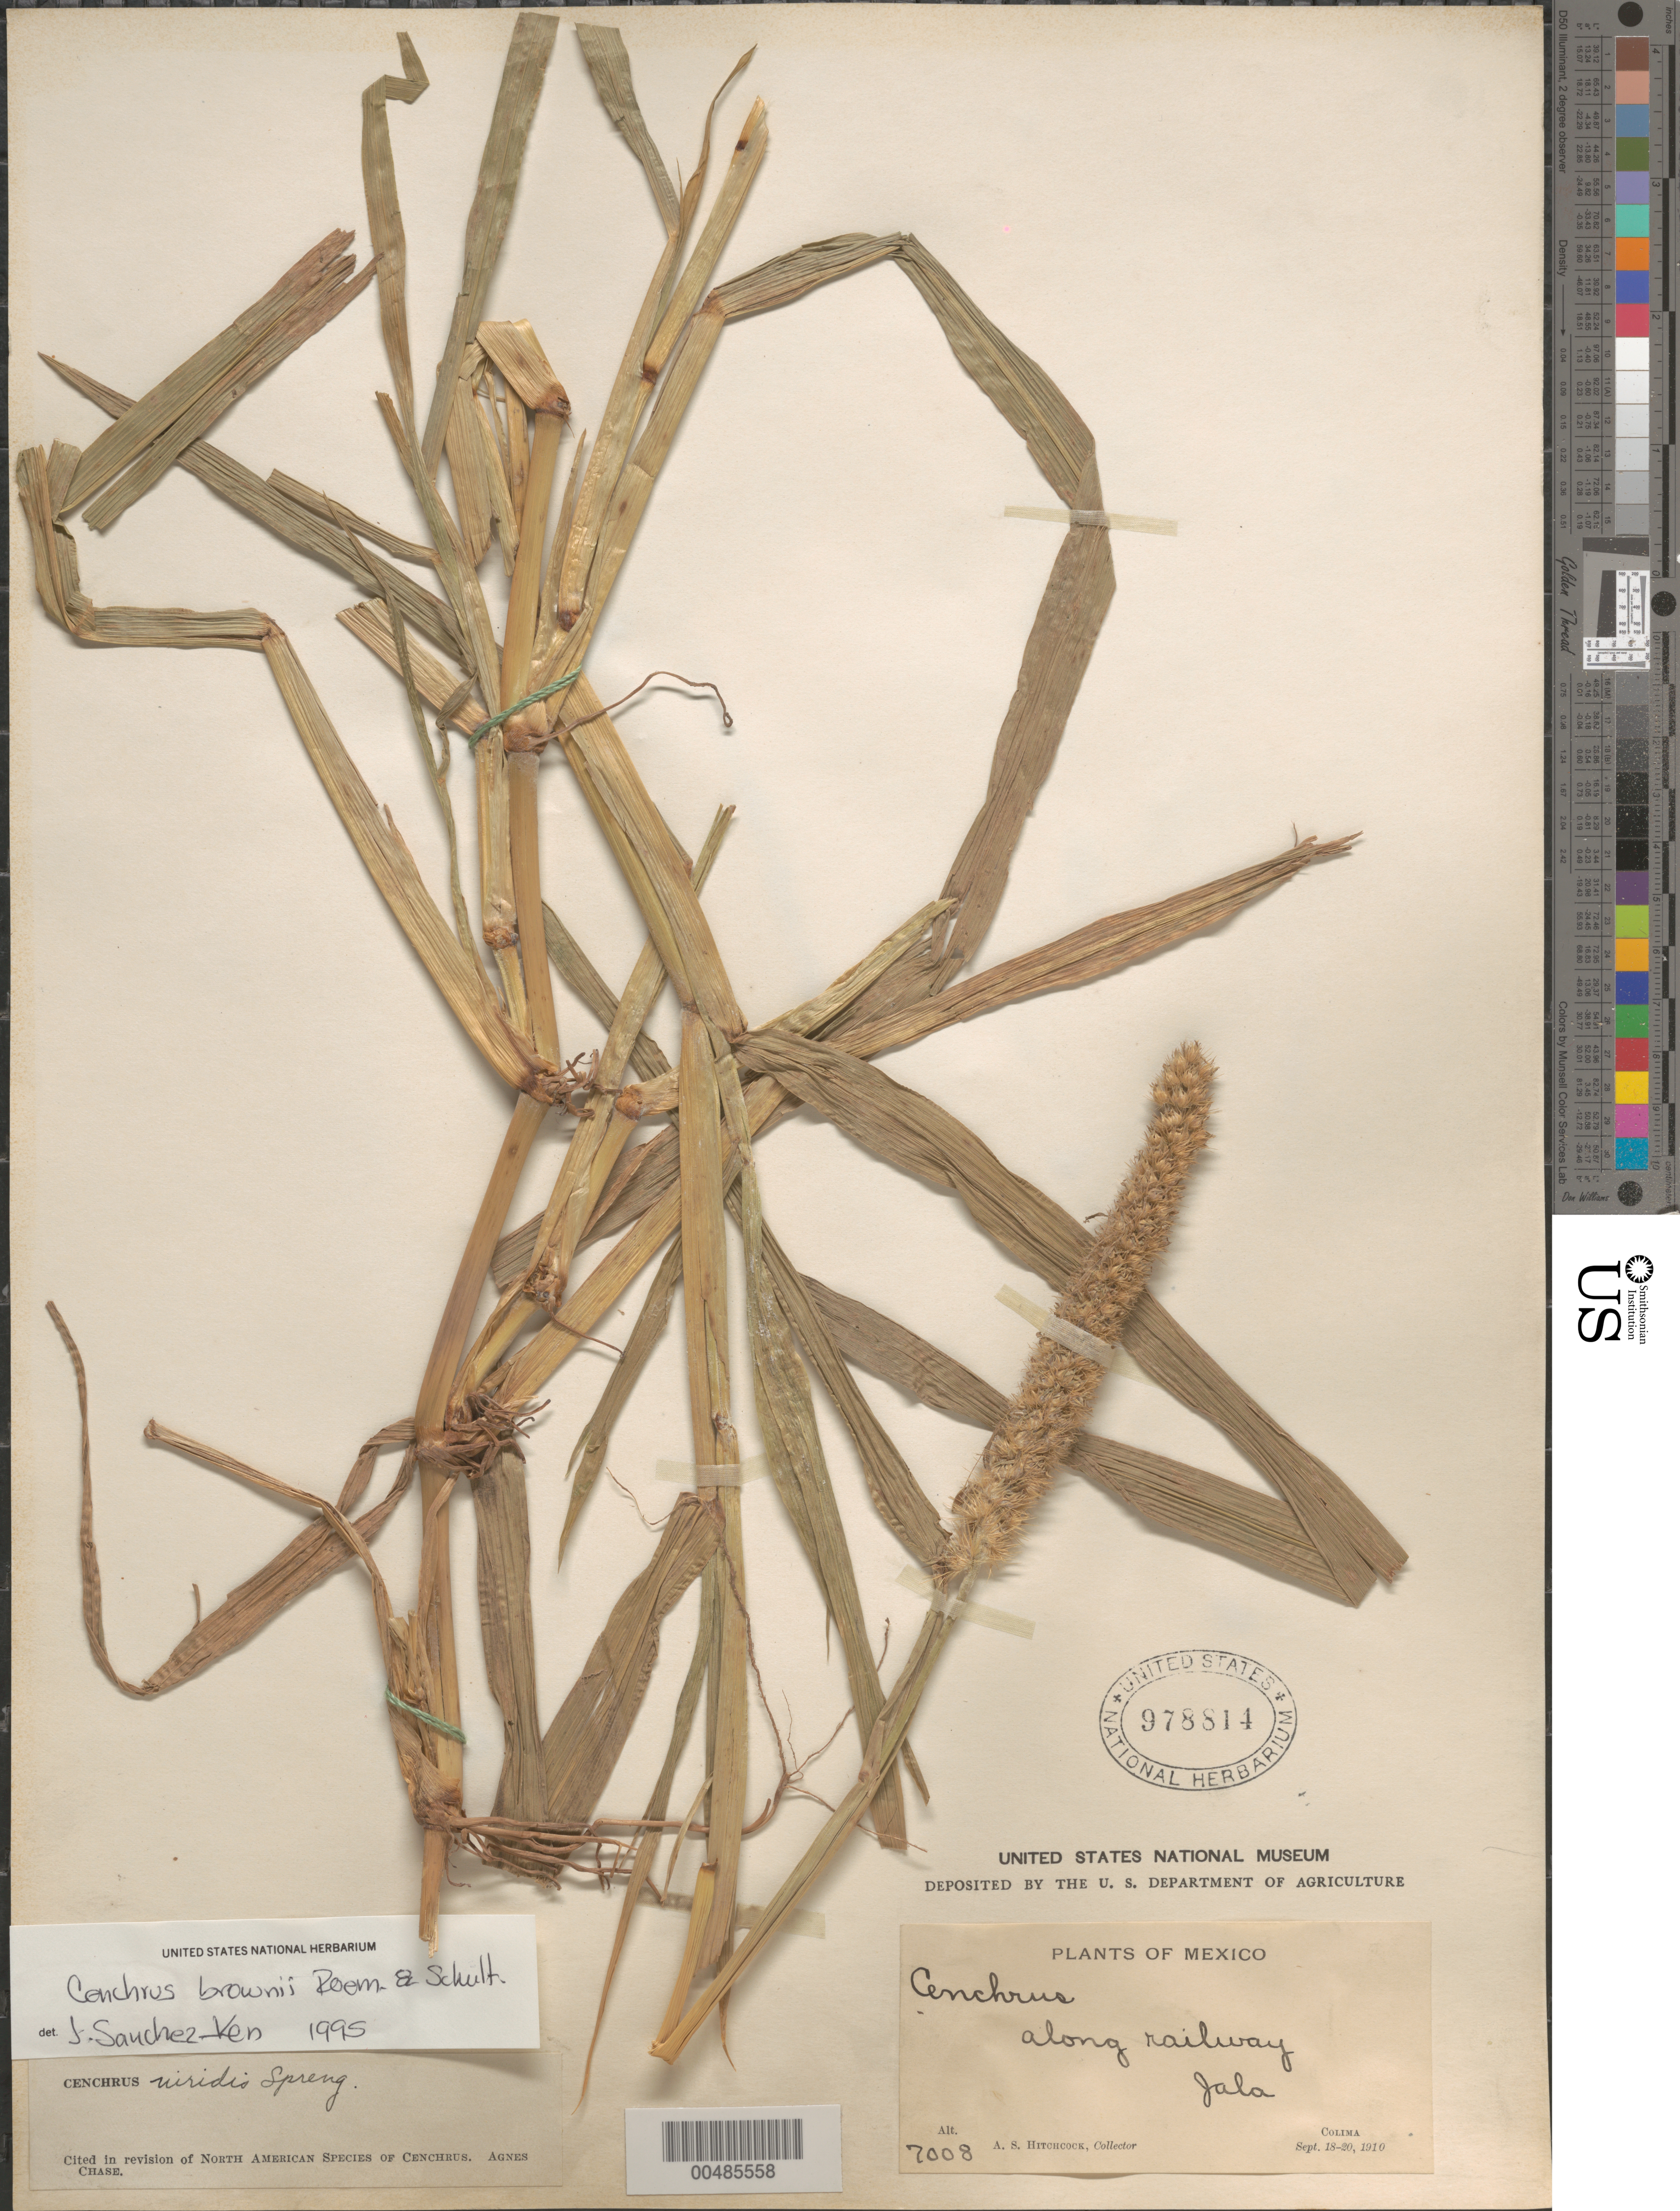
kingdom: Plantae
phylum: Tracheophyta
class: Liliopsida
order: Poales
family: Poaceae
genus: Cenchrus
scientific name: Cenchrus brownii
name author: Roem. & Schult.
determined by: Sánchez-Ken, J. G.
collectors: A. S. Hitchcock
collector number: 7008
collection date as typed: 18 Sep 1910 to 20 Sep 1910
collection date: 1910-09-18/1910-09-20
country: Mexico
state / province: Colima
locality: Jala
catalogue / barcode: US 978814